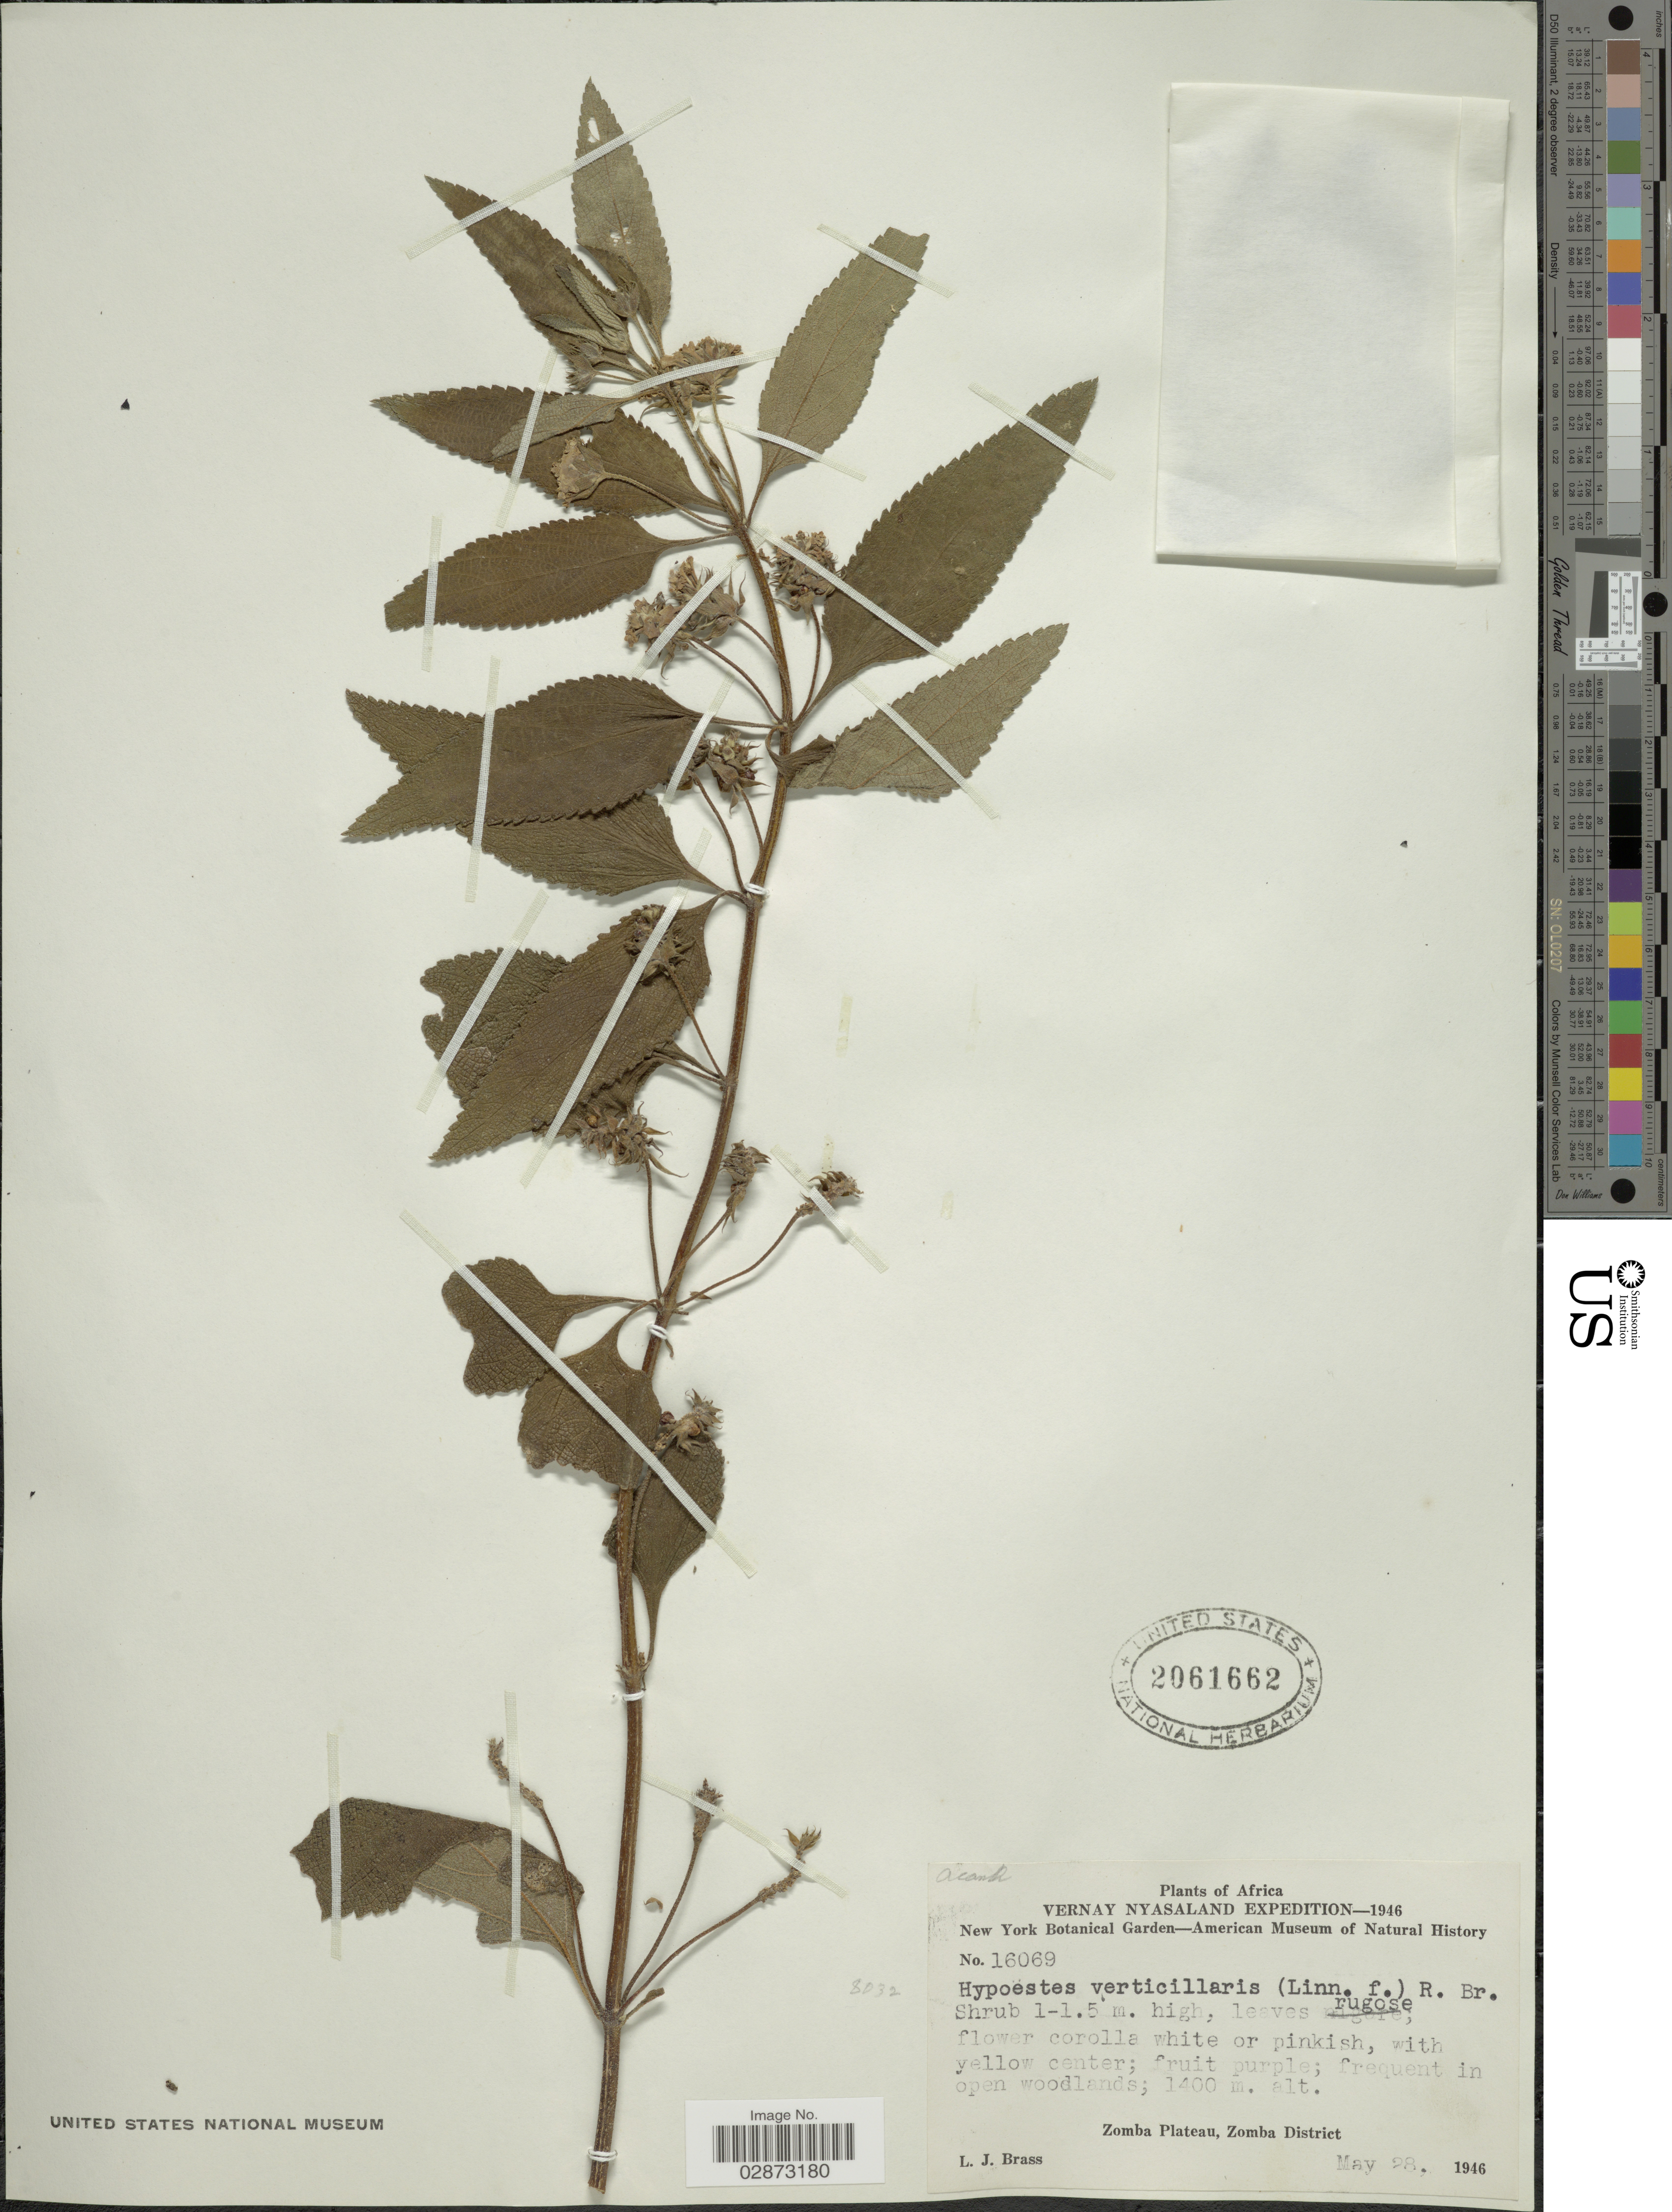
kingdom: Plantae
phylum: Tracheophyta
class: Magnoliopsida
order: Lamiales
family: Acanthaceae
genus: Hypoestes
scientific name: Hypoestes verticillaris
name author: (L. f.) Sol.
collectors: L. J. Brass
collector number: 16069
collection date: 1946-05-28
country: Malawi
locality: Vernay Nyasaland. Zomba Plateau, Zomba District.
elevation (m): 1400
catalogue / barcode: US 2061662